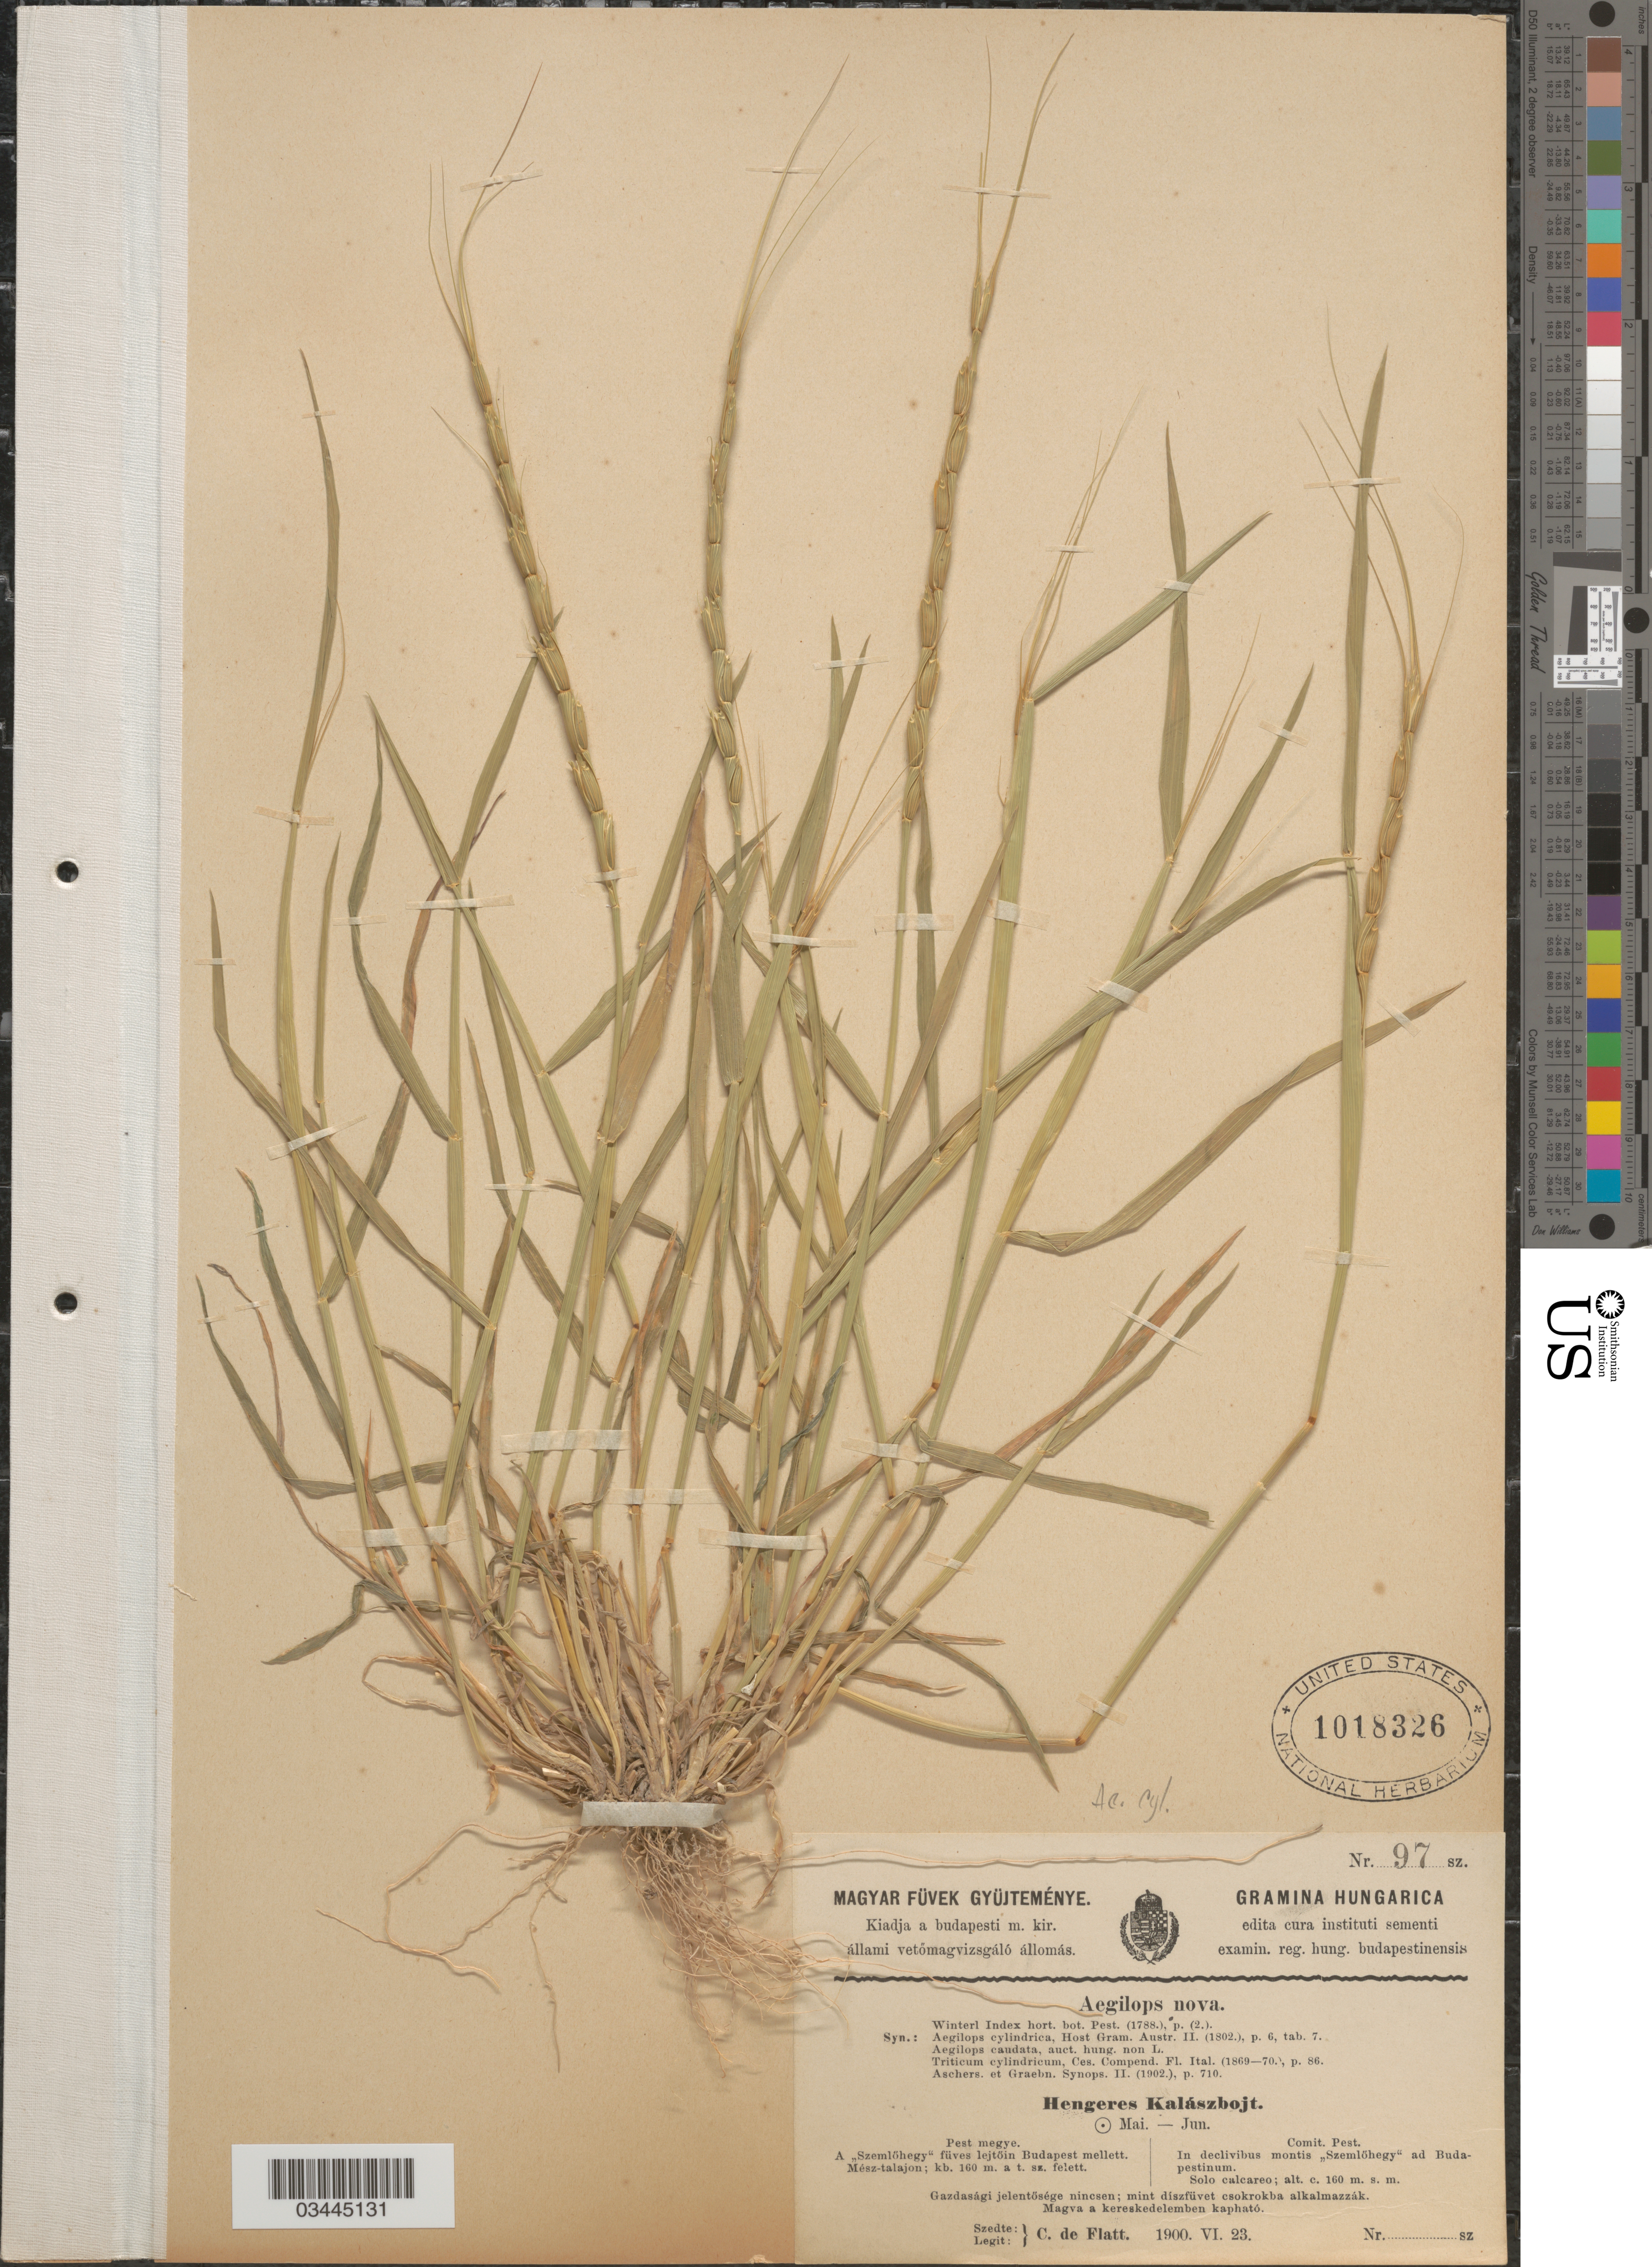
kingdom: Plantae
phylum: Tracheophyta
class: Liliopsida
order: Poales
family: Poaceae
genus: Aegilops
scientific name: Aegilops cylindrica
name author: Host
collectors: C. de Flatt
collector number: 97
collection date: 1900-06-23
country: Hungary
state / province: Budapest, Capital District of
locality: Comit. Pest. In declivibus montis "Szemlöhegy" ad Budapestinum.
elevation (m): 160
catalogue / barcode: US 1018326